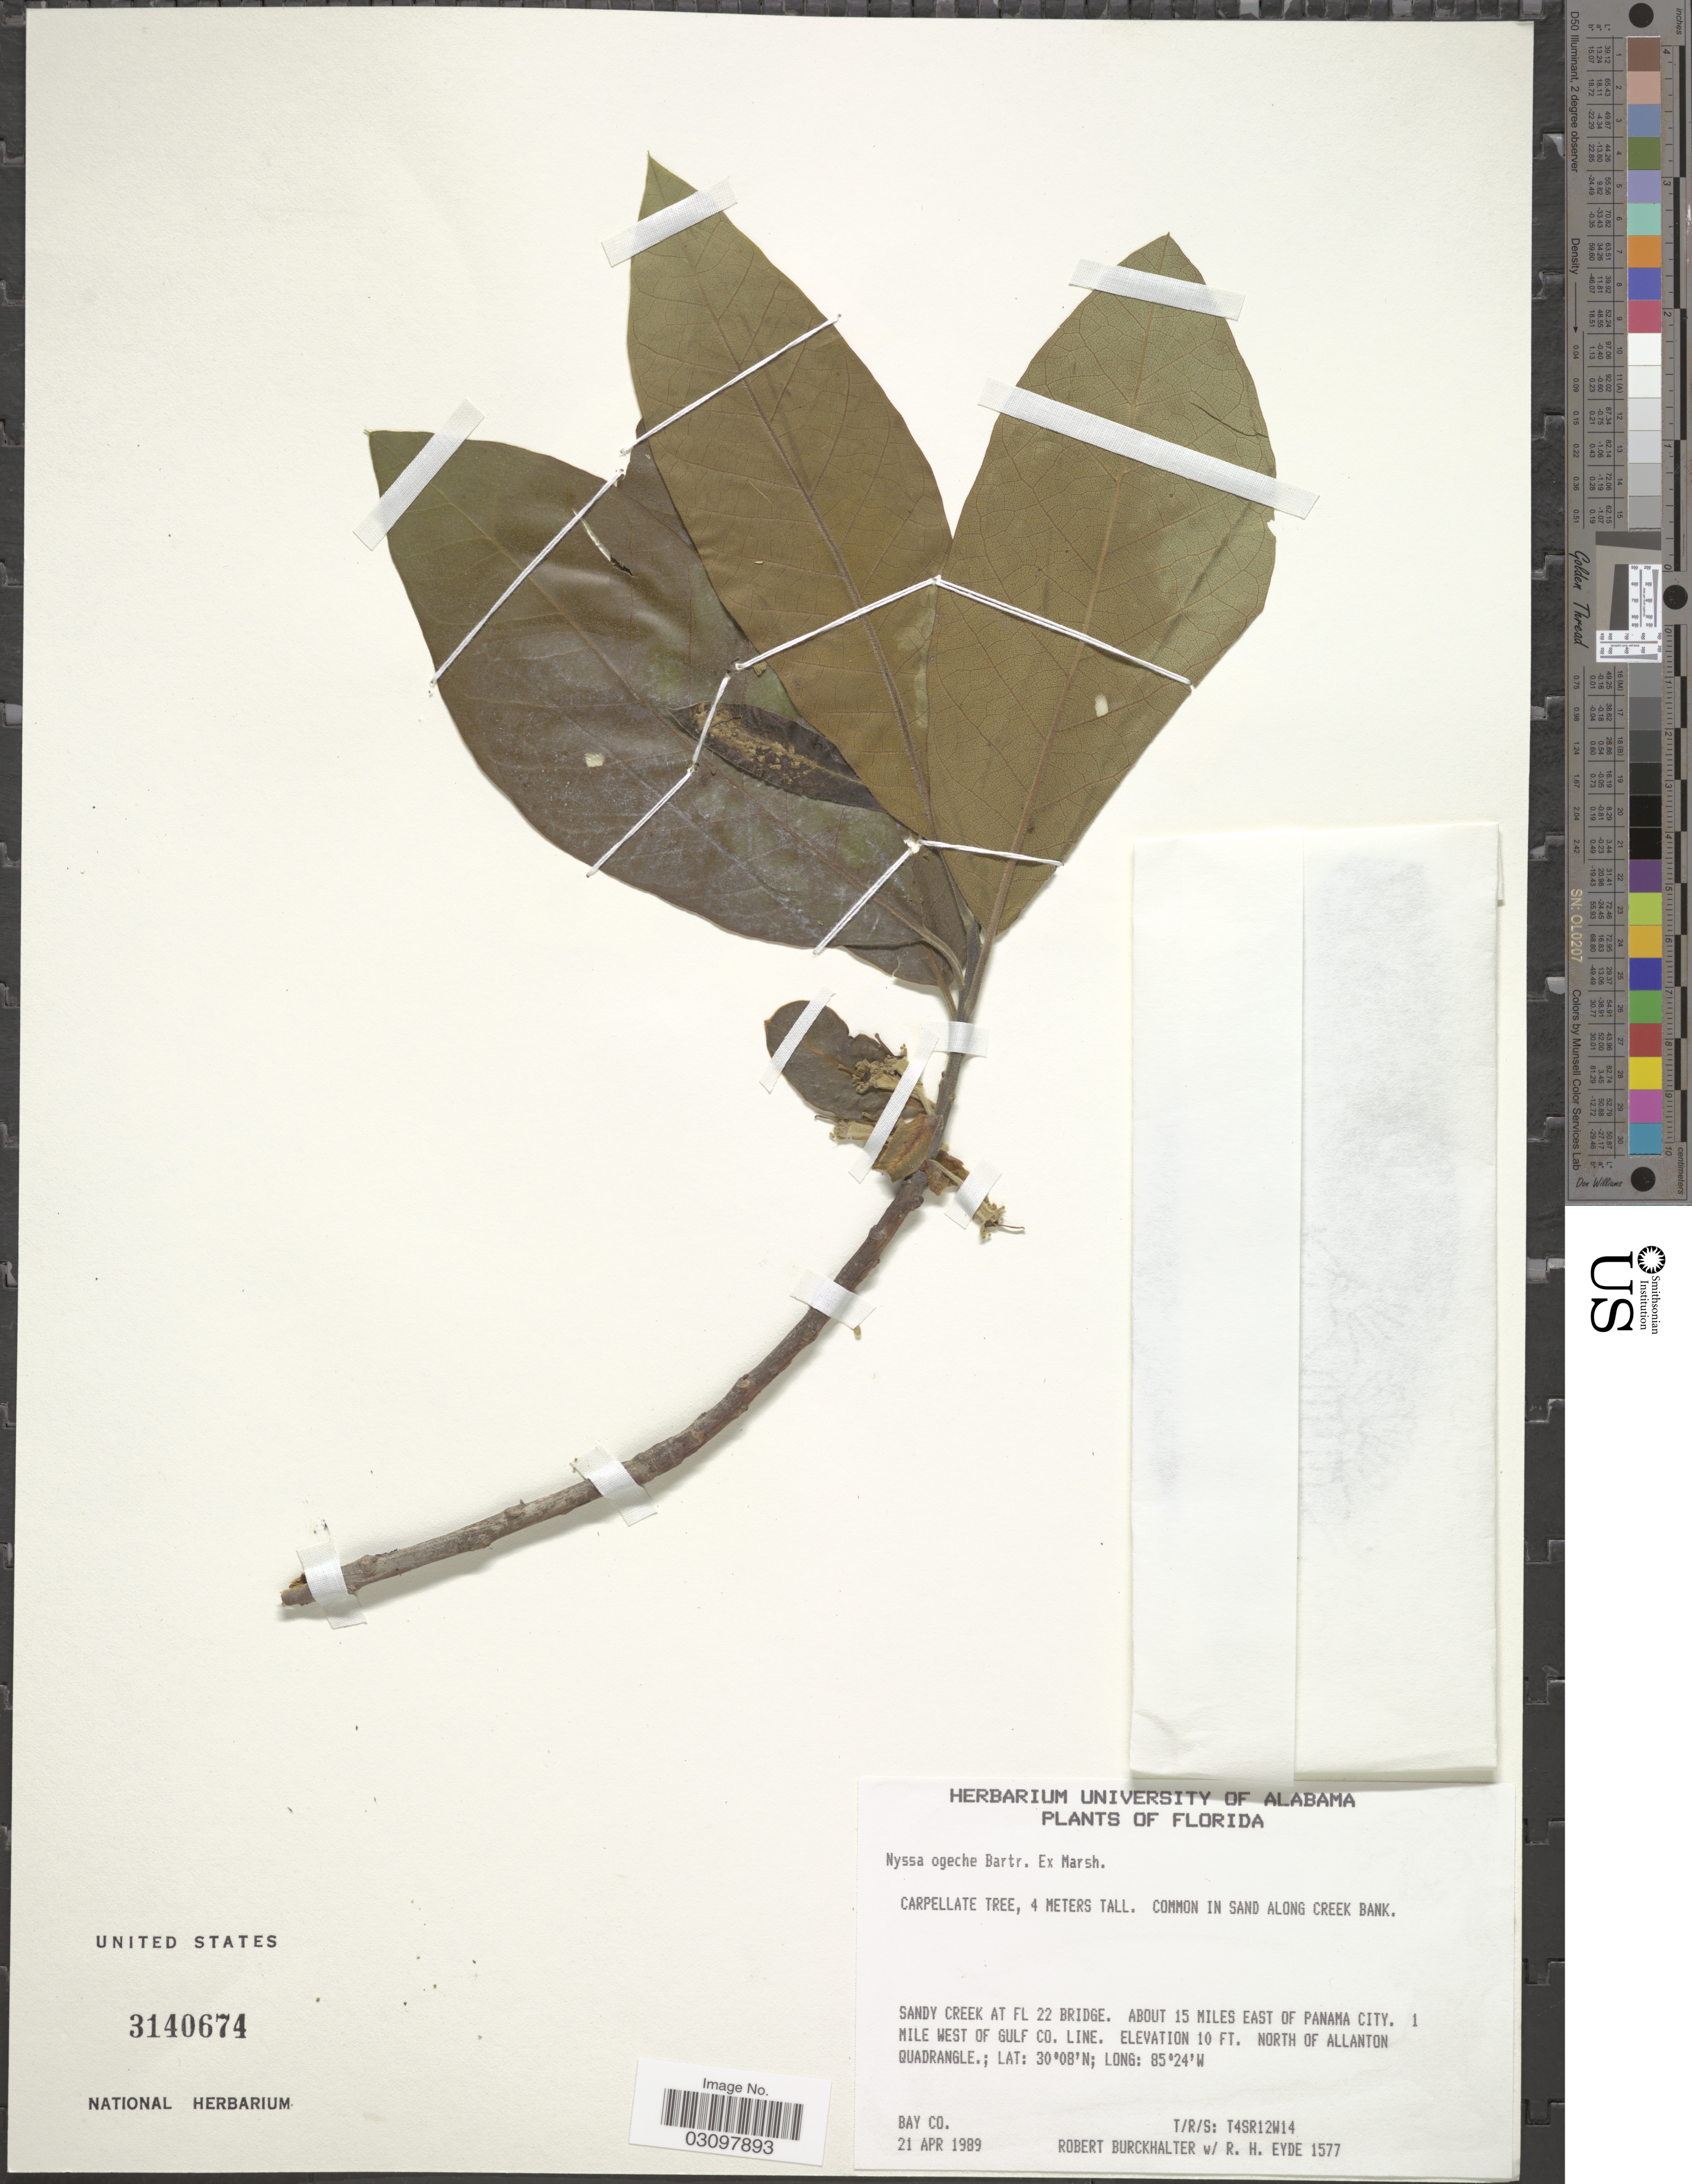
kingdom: Plantae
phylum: Tracheophyta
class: Magnoliopsida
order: Cornales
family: Nyssaceae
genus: Nyssa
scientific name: Nyssa ogeche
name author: W. Bartram ex Marshall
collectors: R. Burckhalter & R. H. Eyde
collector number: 1577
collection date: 1989-04-21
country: United States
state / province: Florida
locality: Sandry Creek at FL 22 Bridge. About 15 miles east of Panama City. 1 mile west of Gulf Co. Line. North of Allanton Quadrangle. Bay Co. T/R/S: T4SR12W14.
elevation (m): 3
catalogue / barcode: US 3140674